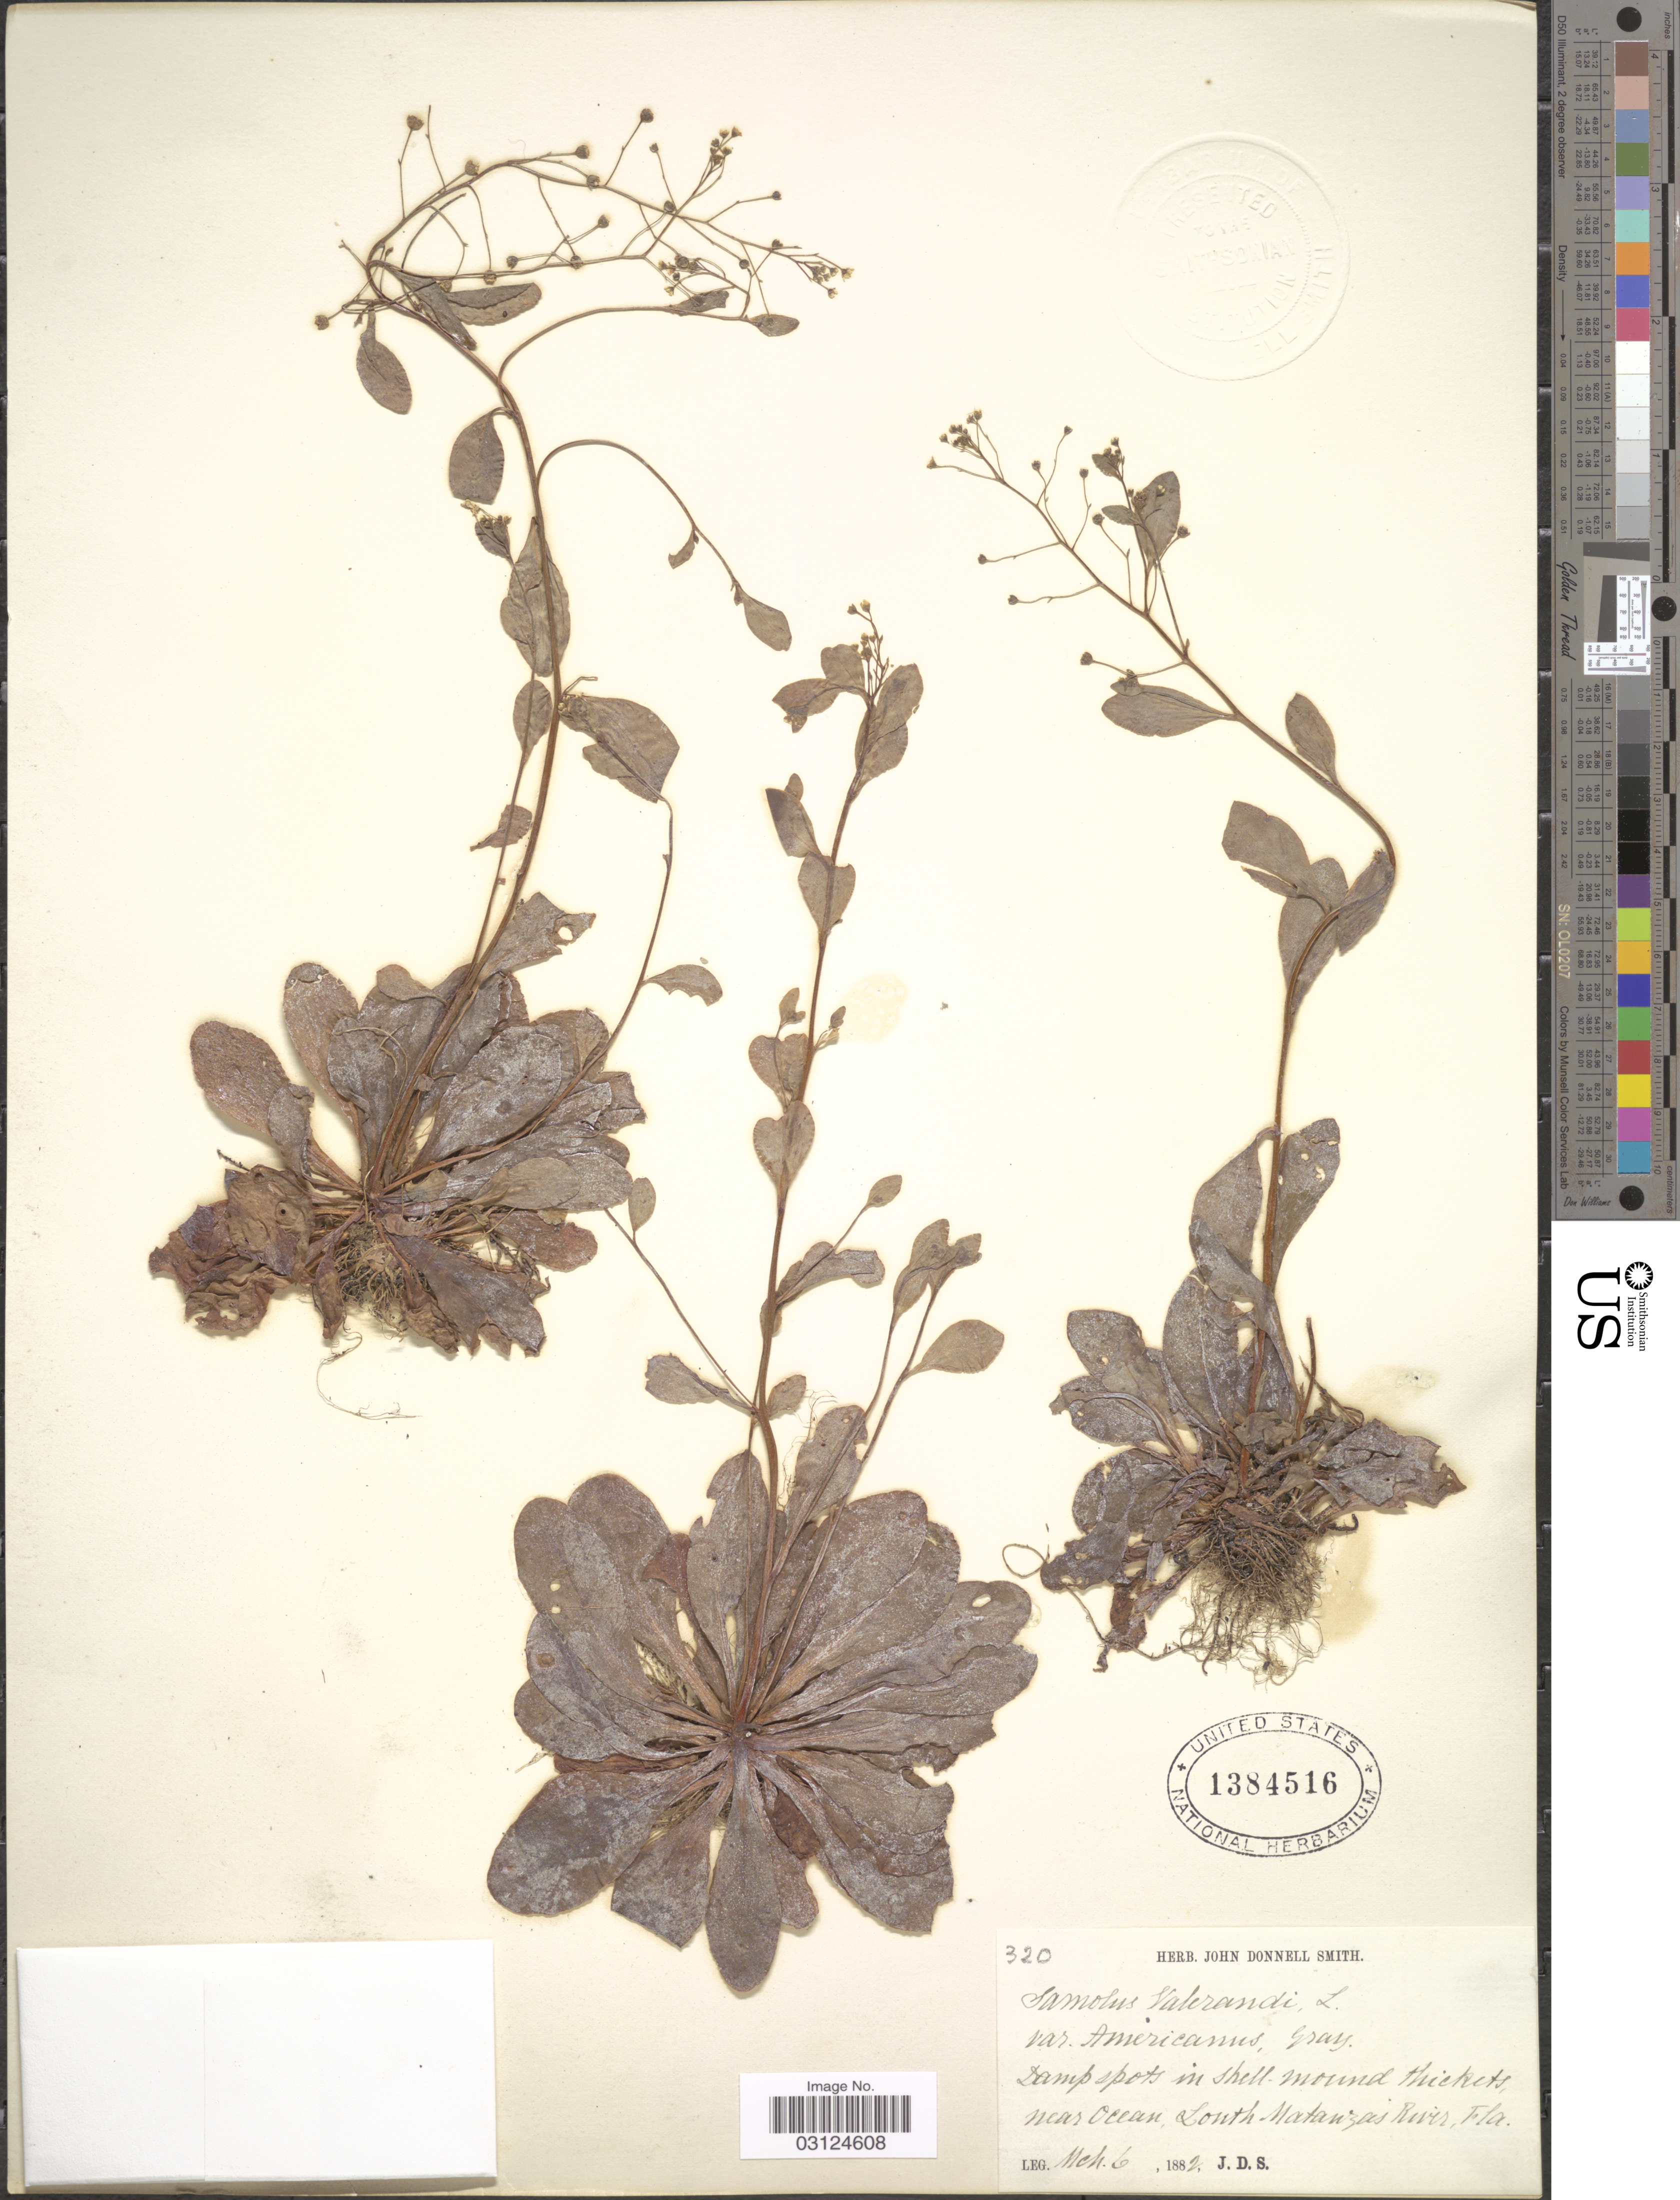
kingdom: Plantae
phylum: Tracheophyta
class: Magnoliopsida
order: Ericales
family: Primulaceae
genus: Samolus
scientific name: Samolus parviflorus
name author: Raf.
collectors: J. Donnell Smith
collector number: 320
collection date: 1882-03-06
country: United States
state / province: Florida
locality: Near Ocean, South-Matanzas River.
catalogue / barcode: US 1384516